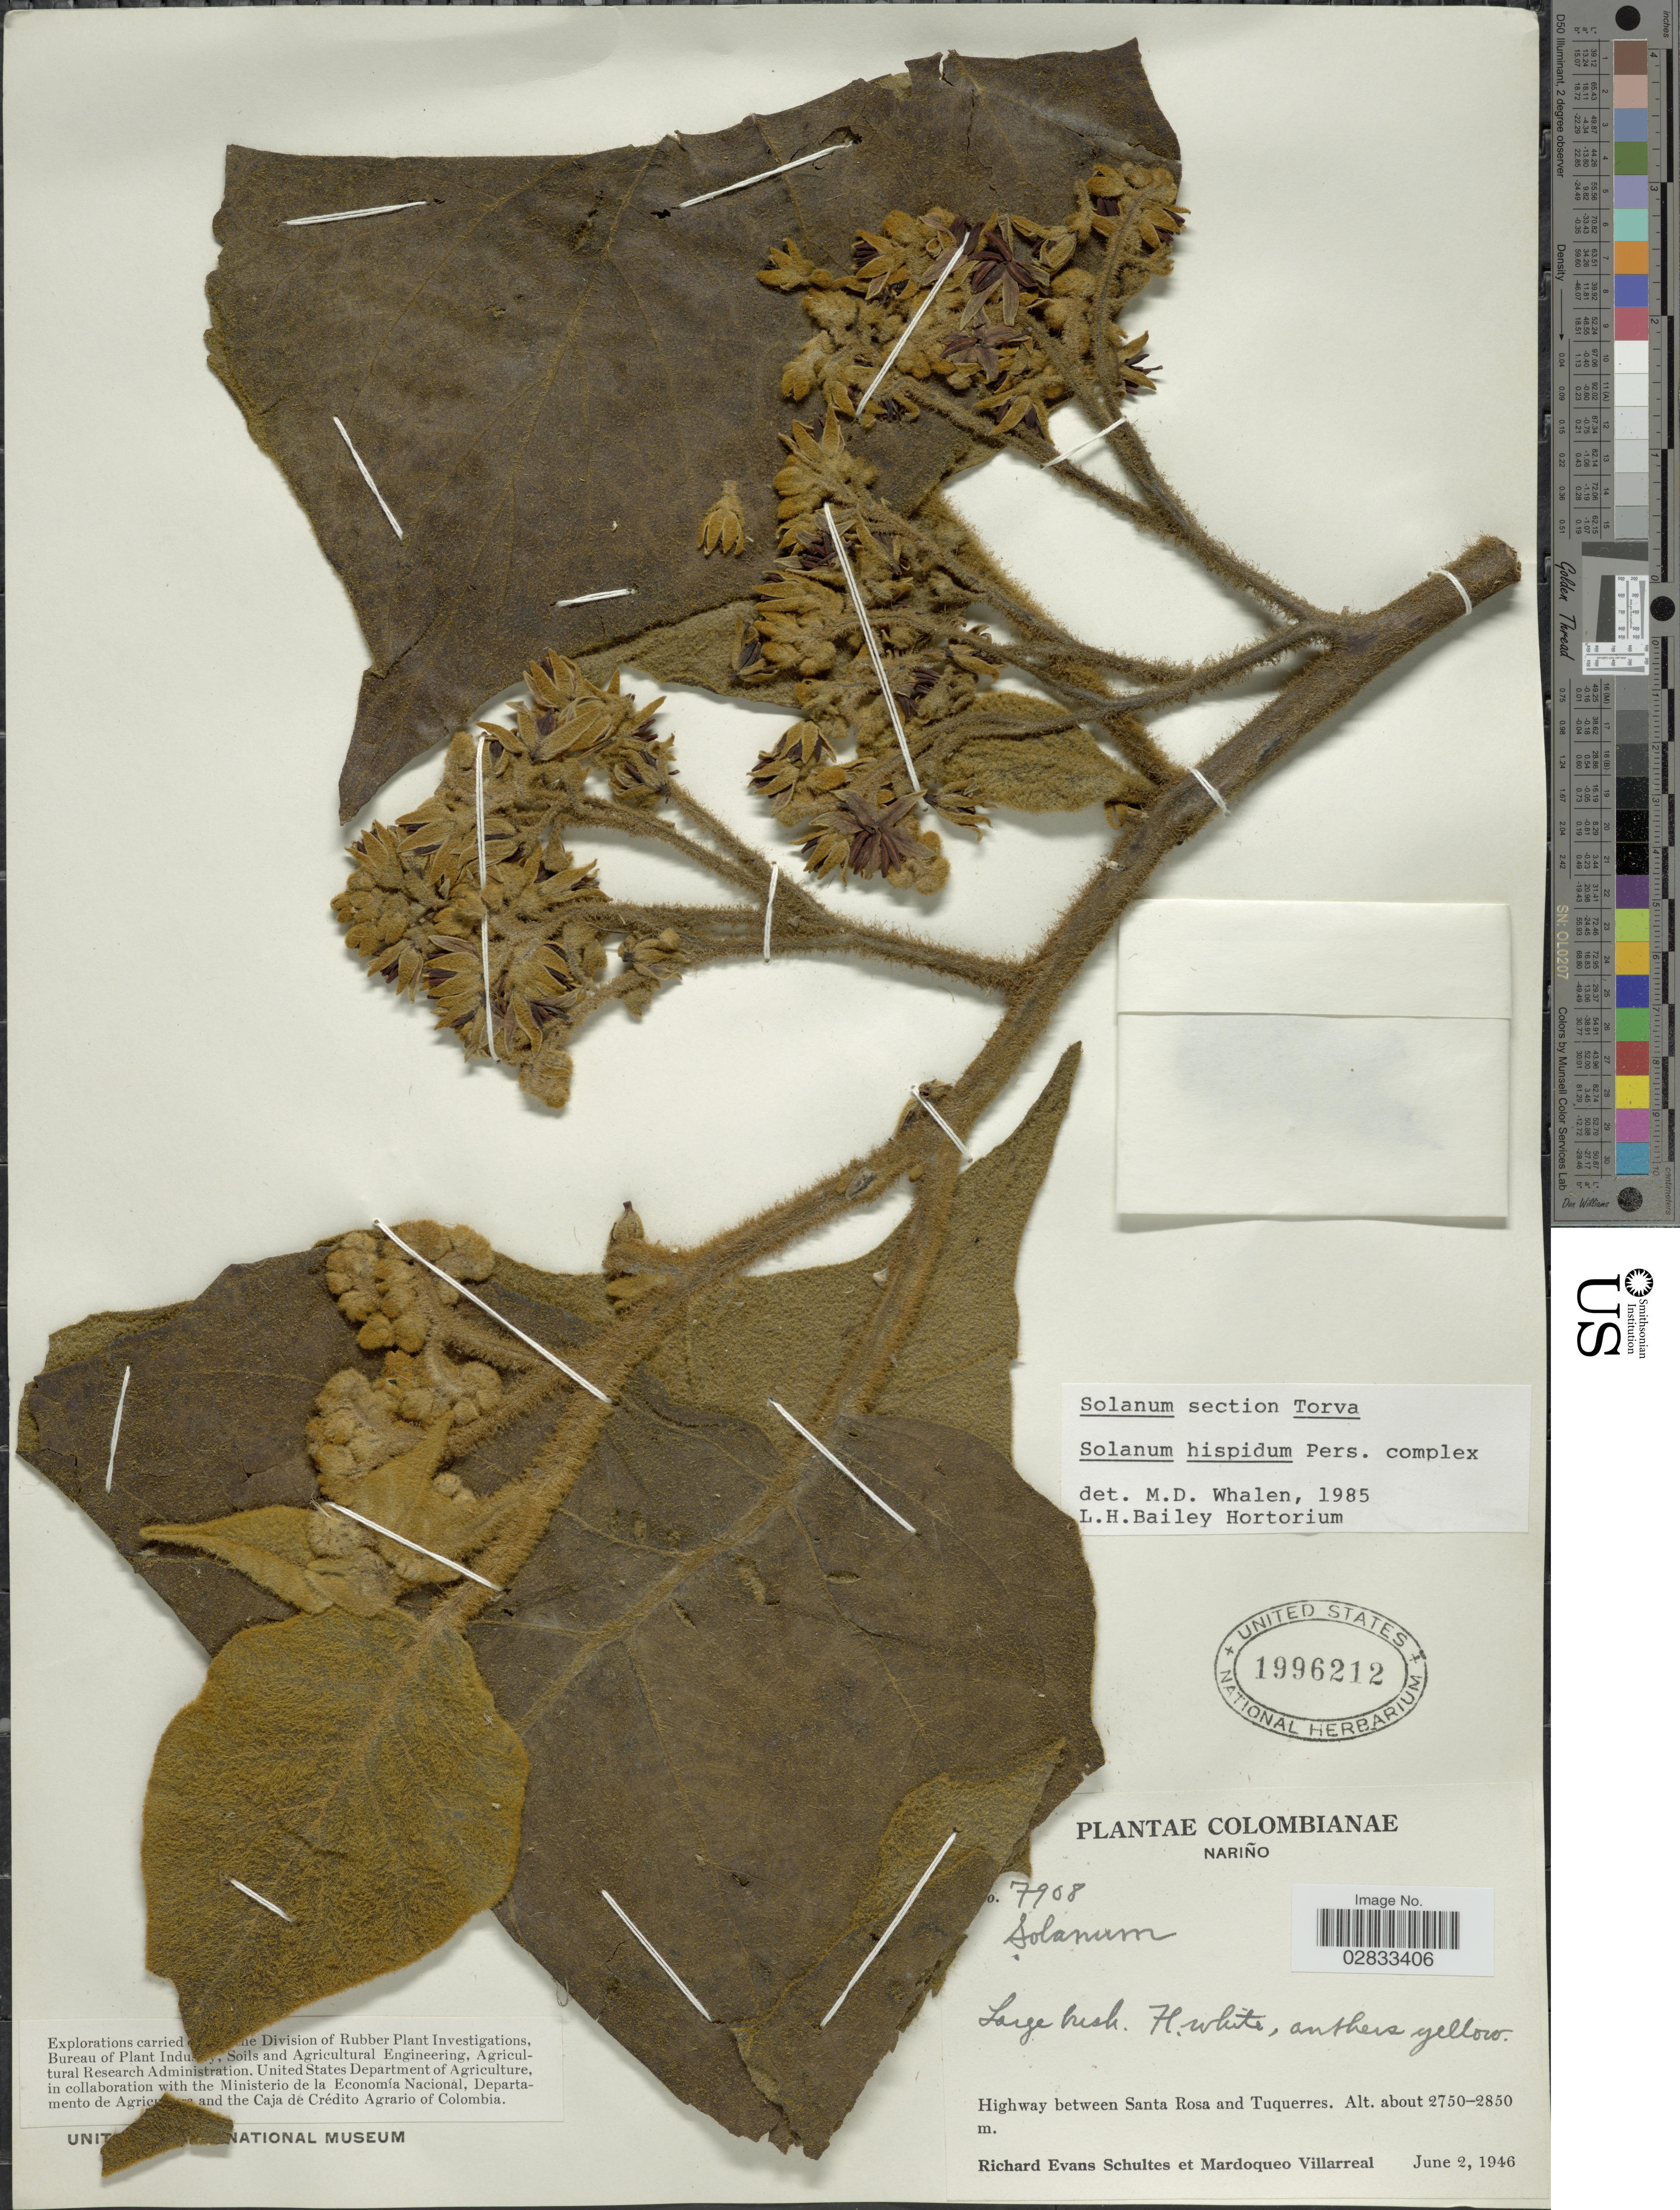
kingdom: Plantae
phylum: Tracheophyta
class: Magnoliopsida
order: Solanales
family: Solanaceae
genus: Solanum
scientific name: Solanum hispidum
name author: Pers.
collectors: R. E. Schultes & M. Villarreal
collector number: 7908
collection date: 1946-06-02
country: Colombia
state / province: Nariño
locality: Highway between Santa Rosa and Tuquerres.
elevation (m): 2750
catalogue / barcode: US 1996212